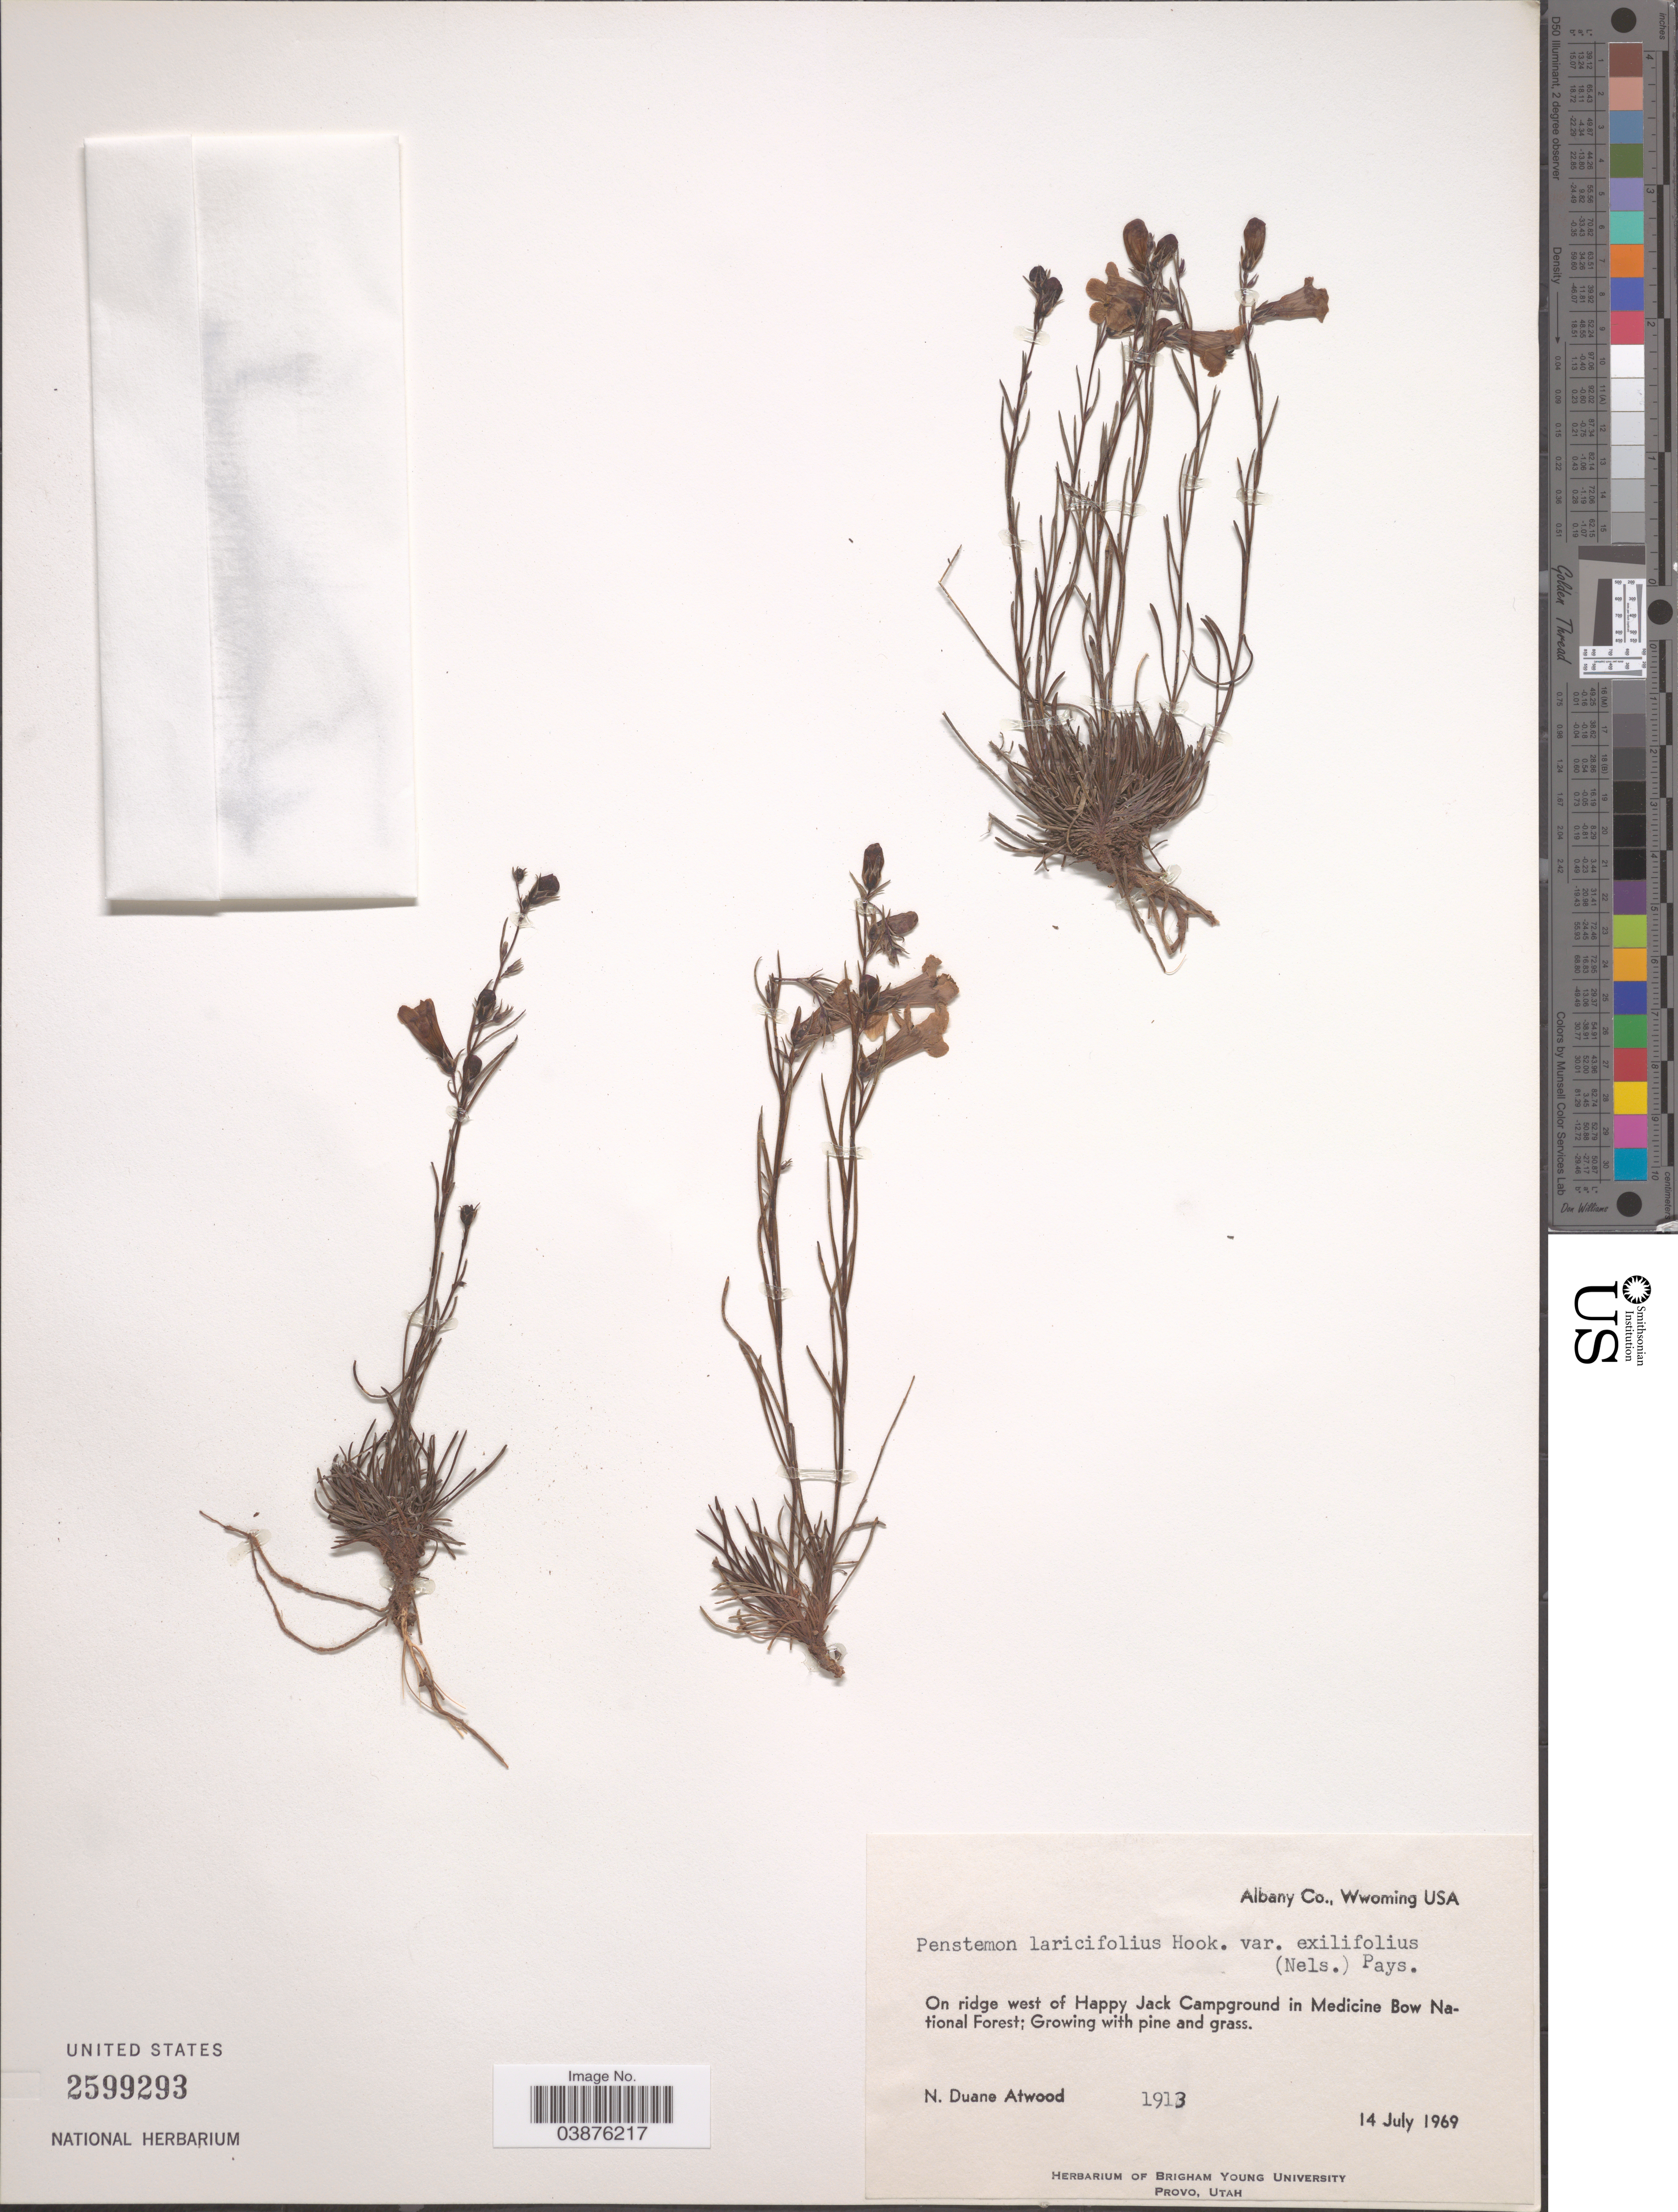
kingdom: Plantae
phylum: Tracheophyta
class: Magnoliopsida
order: Lamiales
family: Plantaginaceae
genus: Penstemon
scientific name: Penstemon laricifolius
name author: Hook. & Arn.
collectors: N. Atwood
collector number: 1913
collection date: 1969-07-14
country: United States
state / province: Wyoming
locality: Albany Co. On ridge west of Happy Jack Campground in Medicine Bow National Forest.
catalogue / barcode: US 2599293